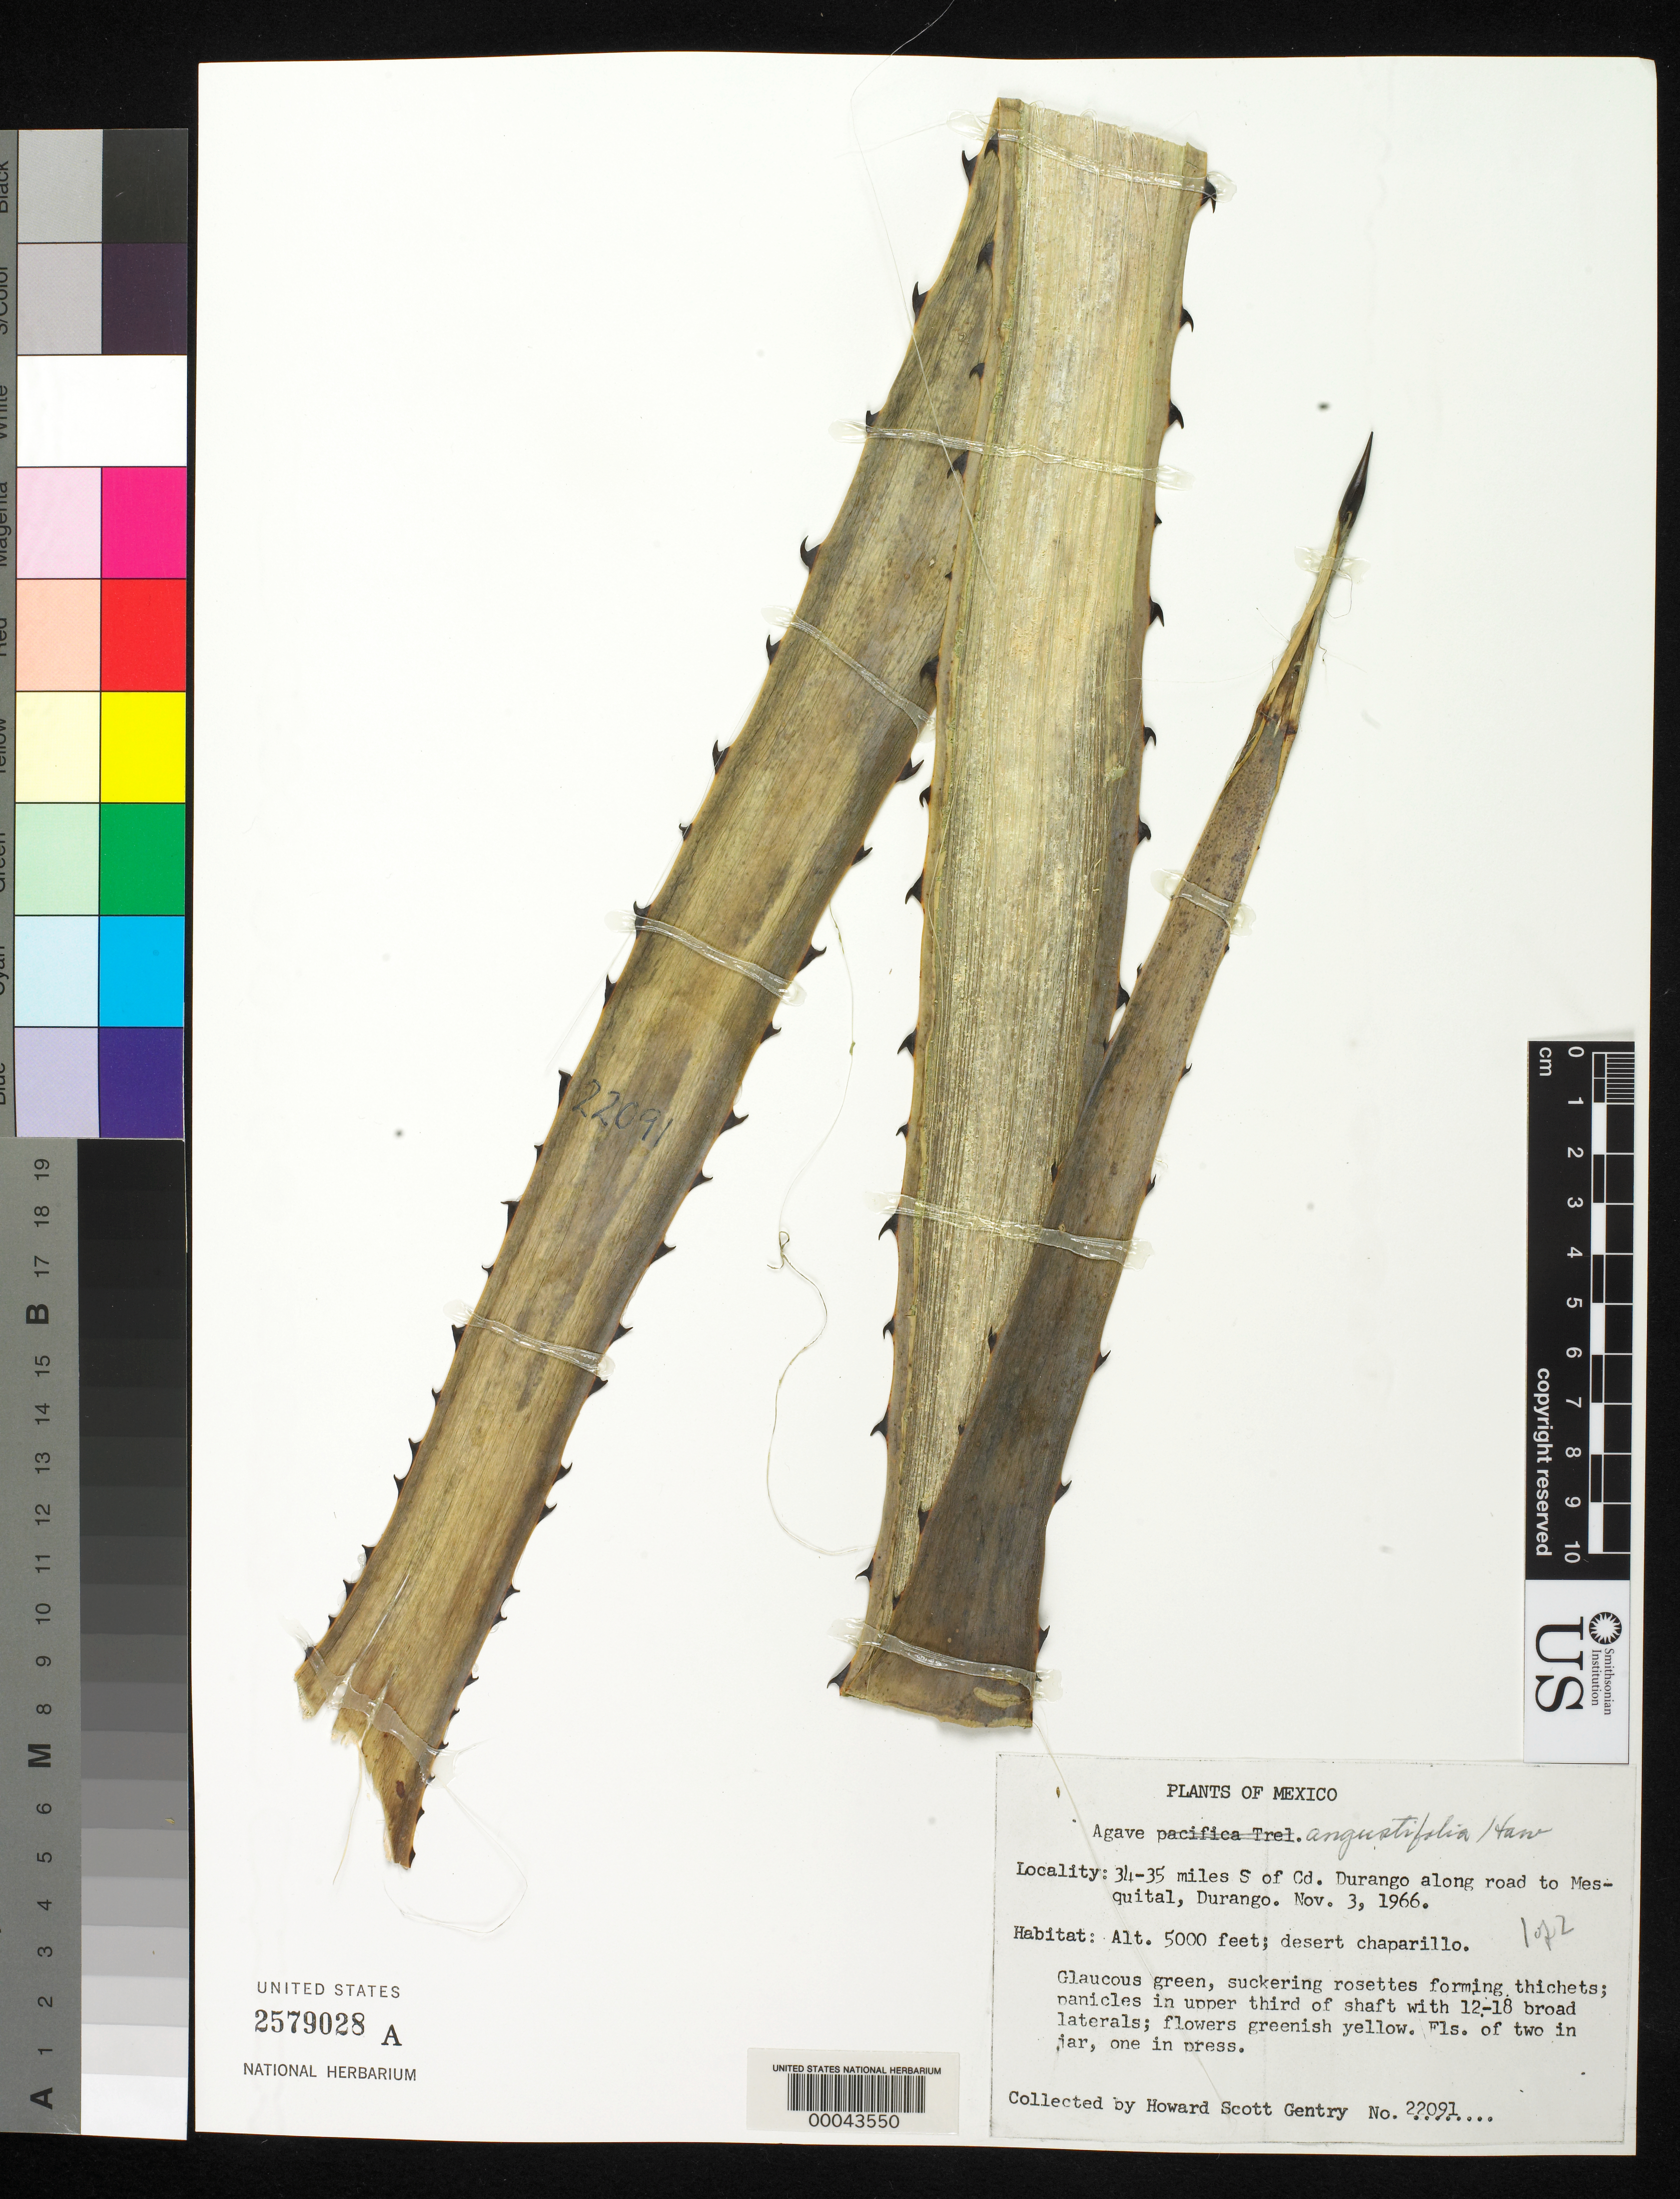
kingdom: Plantae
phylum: Tracheophyta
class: Liliopsida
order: Asparagales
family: Asparagaceae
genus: Agave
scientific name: Agave angustifolia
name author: Haw.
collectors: H. S. Gentry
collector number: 22091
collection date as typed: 03 Nov 1966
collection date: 1966-11-03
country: Mexico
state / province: Durango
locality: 34-35 mi S of Cd. Durango along road to Mezquital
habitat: Desert chaparillo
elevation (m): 1524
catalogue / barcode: US 2579028A